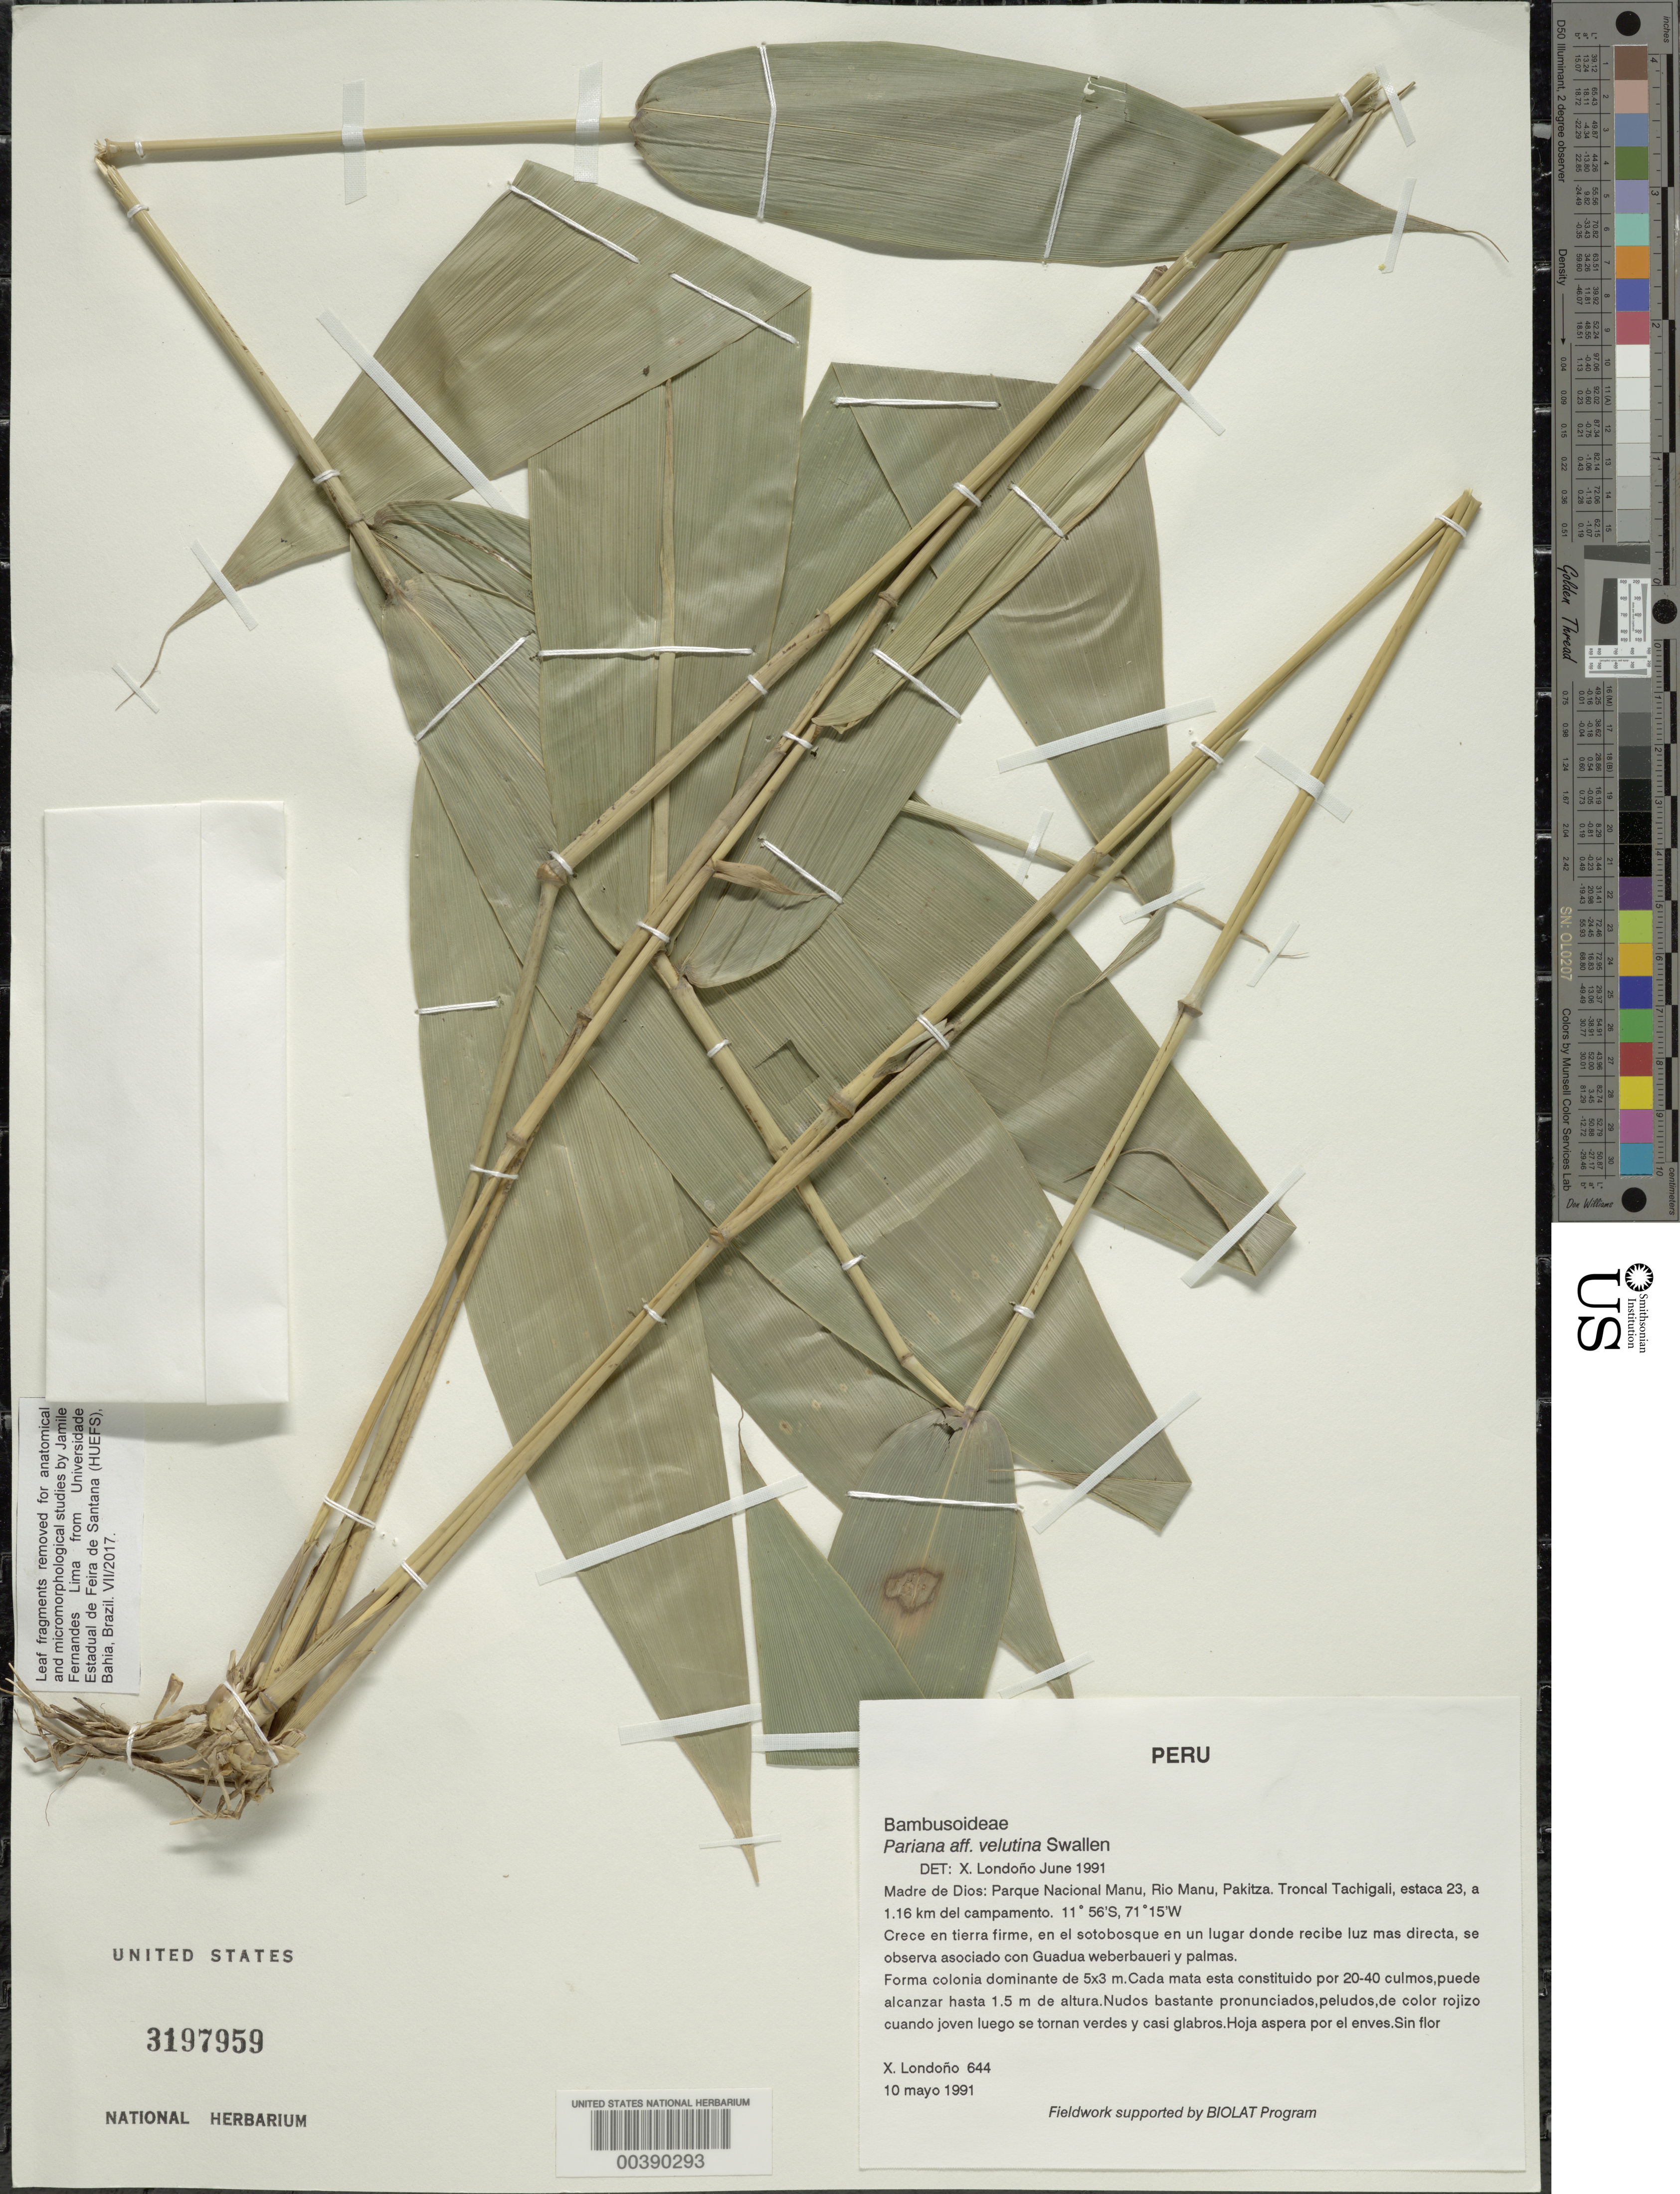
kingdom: Plantae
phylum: Tracheophyta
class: Liliopsida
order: Poales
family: Poaceae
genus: Pariana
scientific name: Pariana velutina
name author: Swallen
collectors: X. Londoño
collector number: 644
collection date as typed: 10 May 1991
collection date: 1991-05-10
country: Peru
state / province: Madre de Dios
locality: Parque nacional manu, rio manu, pakitza, troncal tachigali, estaca 23, a 1.16 km del campamento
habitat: En tierra firme, en el sotobosque en un lugar done recibe luz mas directa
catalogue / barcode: US 3197959